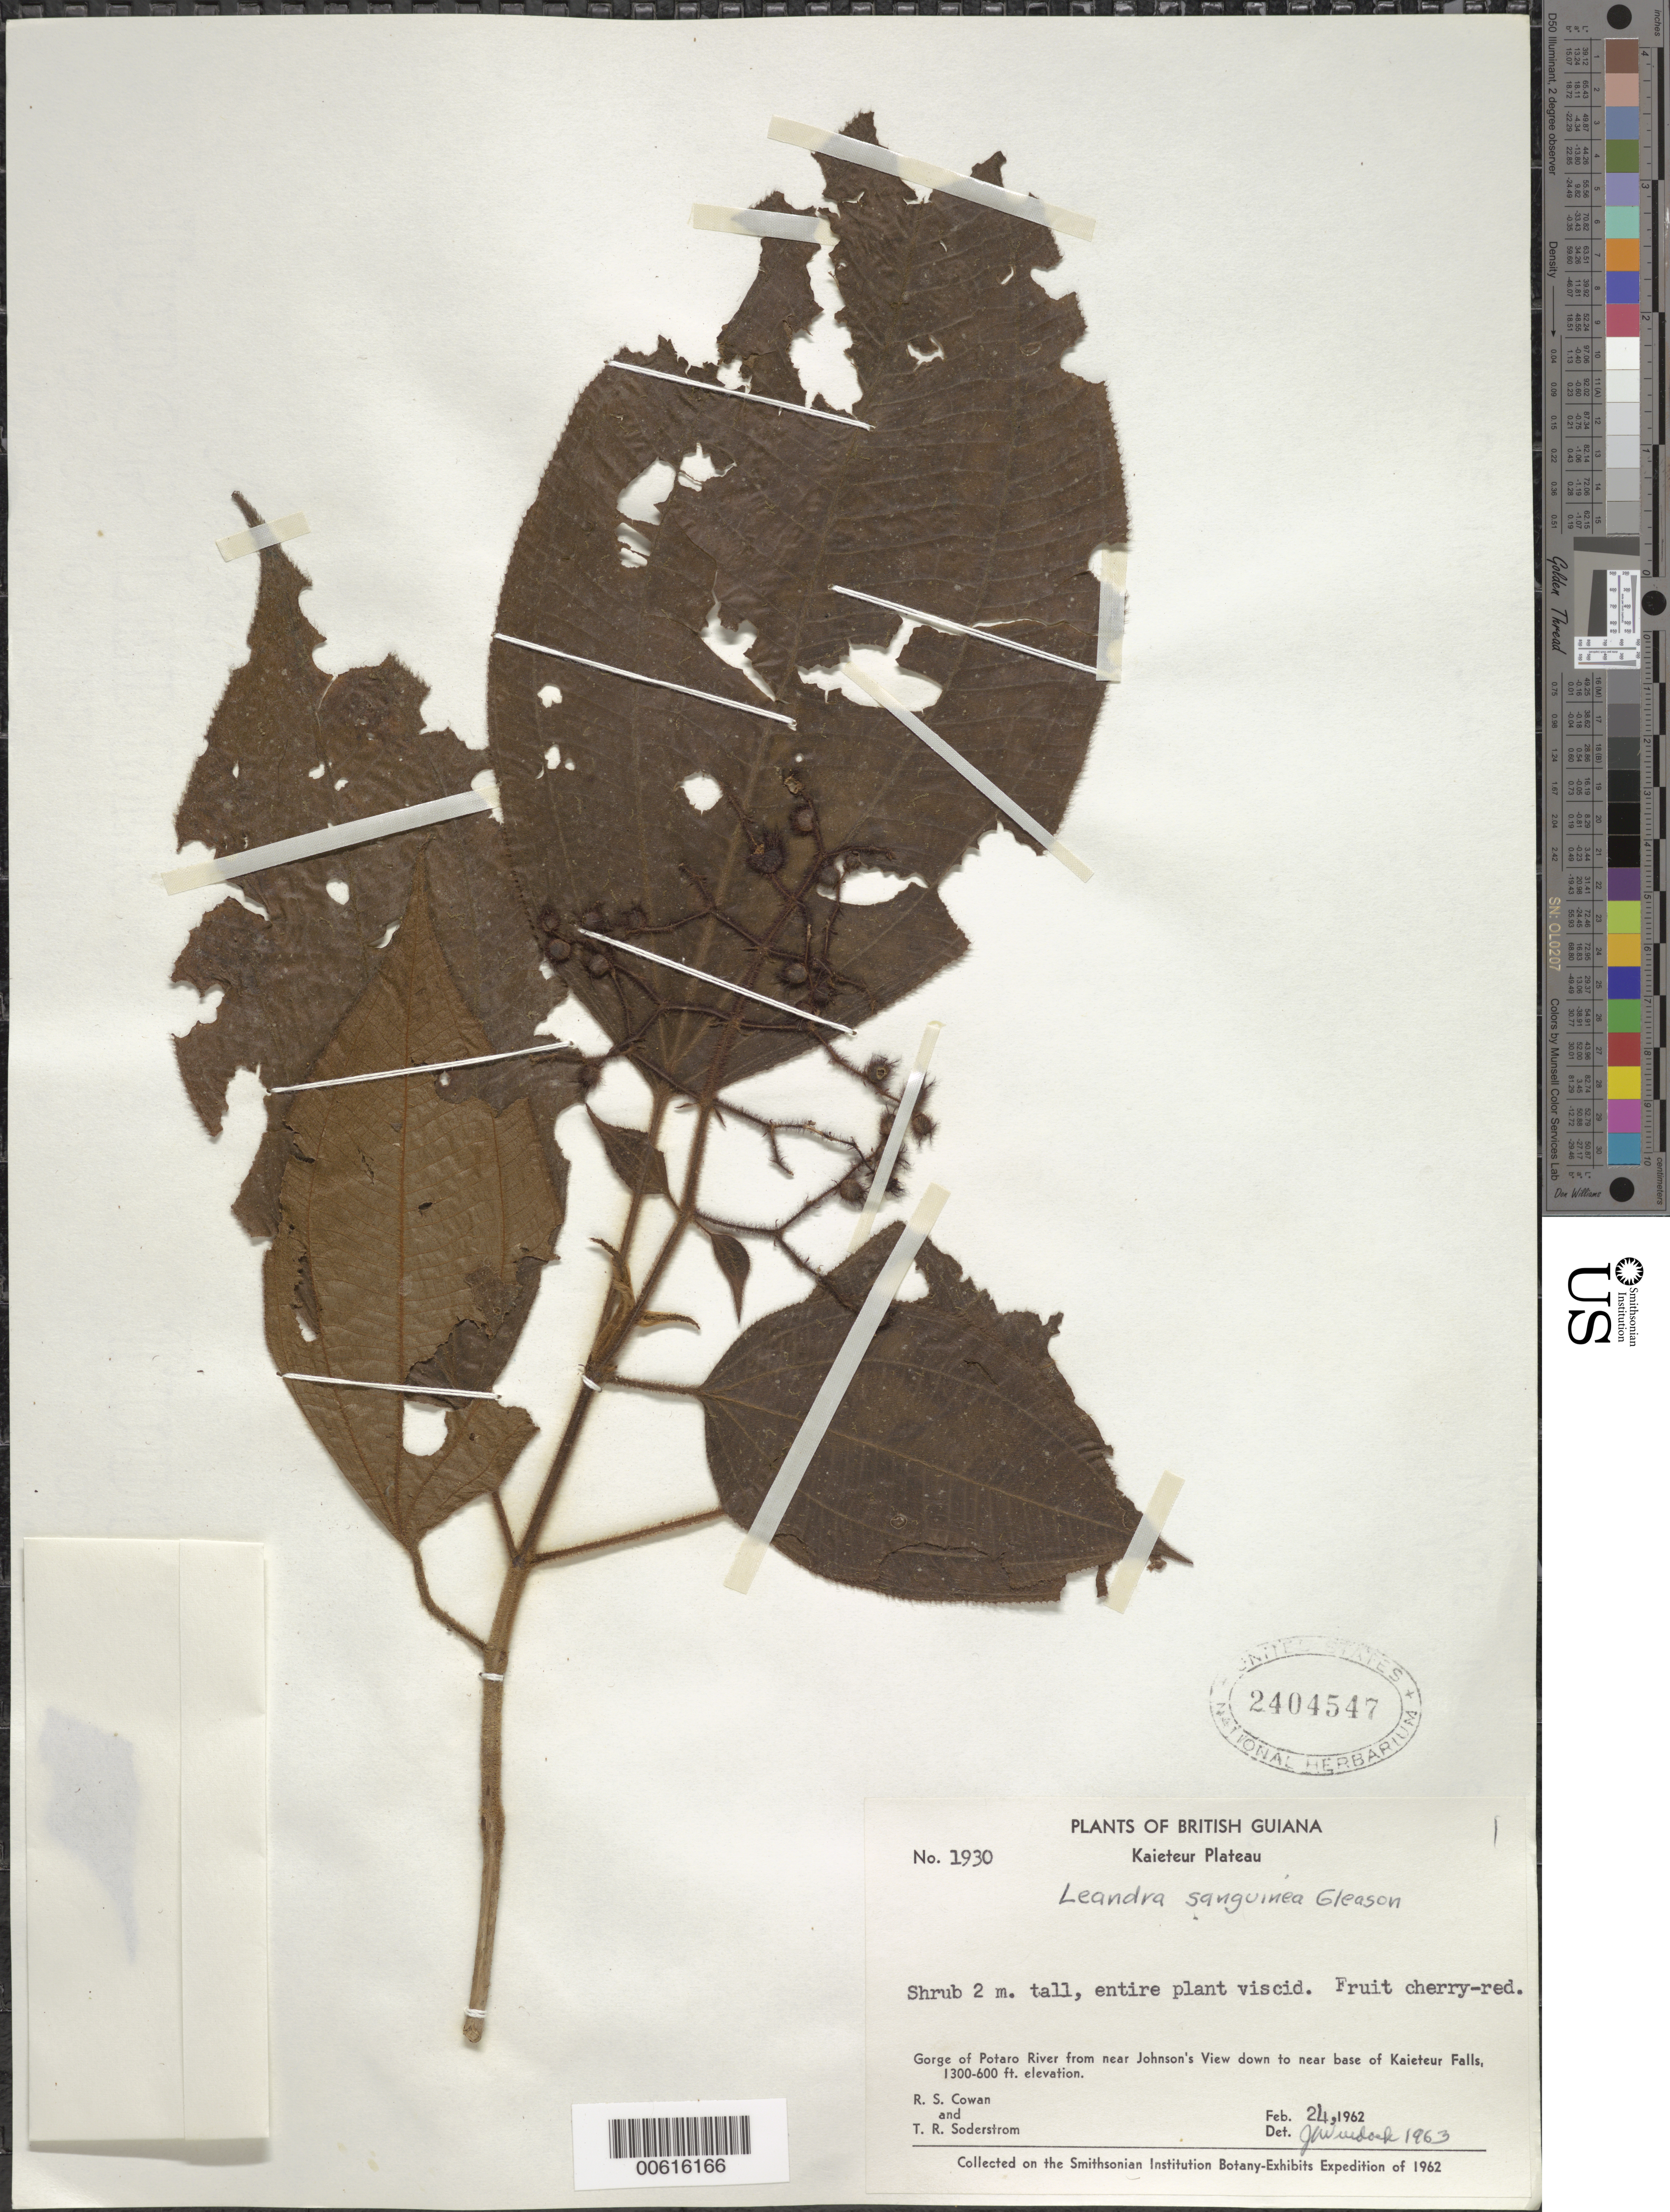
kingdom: Plantae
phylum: Tracheophyta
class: Magnoliopsida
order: Myrtales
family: Melastomataceae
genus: Leandra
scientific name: Leandra sanguinea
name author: Gleason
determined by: Wurdack, John J., (US), US (UNITED STATES)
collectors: R. S. Cowan & T. R. Soderstrom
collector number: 1930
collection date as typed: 24-Feb-62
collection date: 1962-02-24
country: Guyana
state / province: Potaro-Siparuni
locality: Kaieteur Plateau, Kaieteur Falls, Potaro Gorge from Johnson's View to near base of Falls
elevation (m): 183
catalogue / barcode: US 2404547